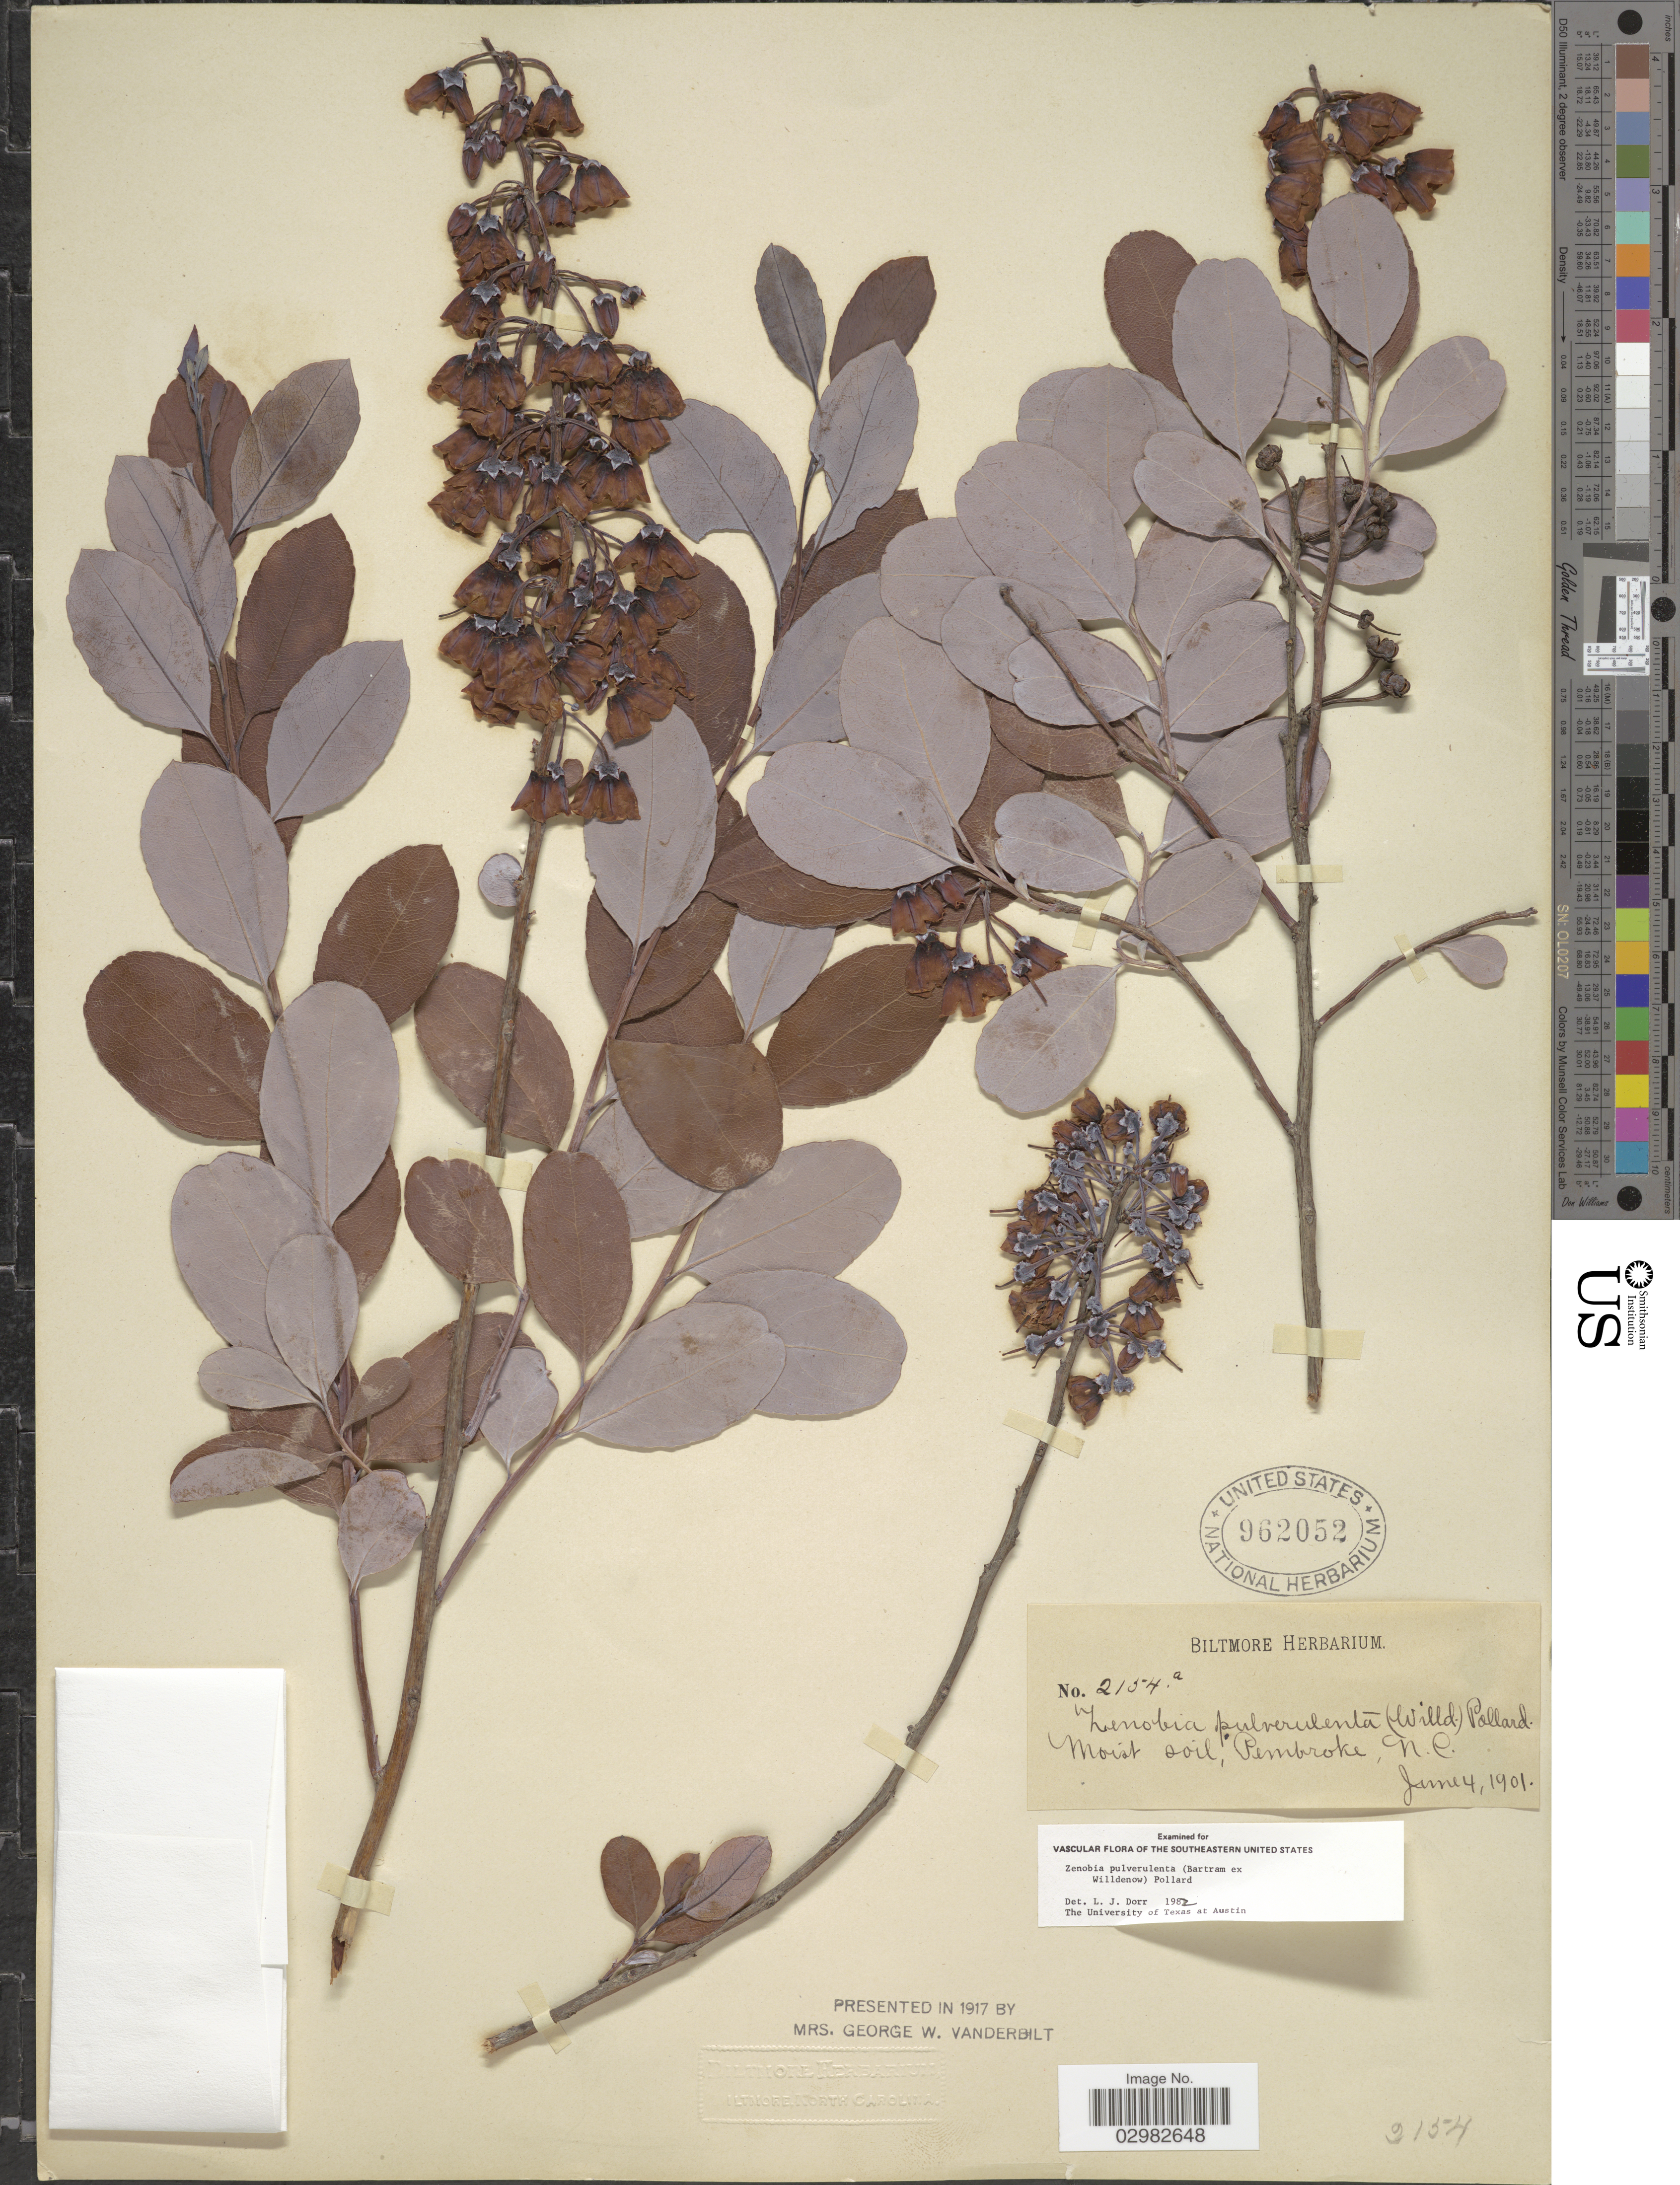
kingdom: Plantae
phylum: Tracheophyta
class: Magnoliopsida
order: Ericales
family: Ericaceae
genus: Zenobia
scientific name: Zenobia pulverulenta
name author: (W. Bartram ex Willd.) Pollard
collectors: ex herb. Biltmore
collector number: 2154a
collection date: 1901-06-04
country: United States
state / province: North Carolina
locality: Pembroke.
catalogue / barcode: US 962052